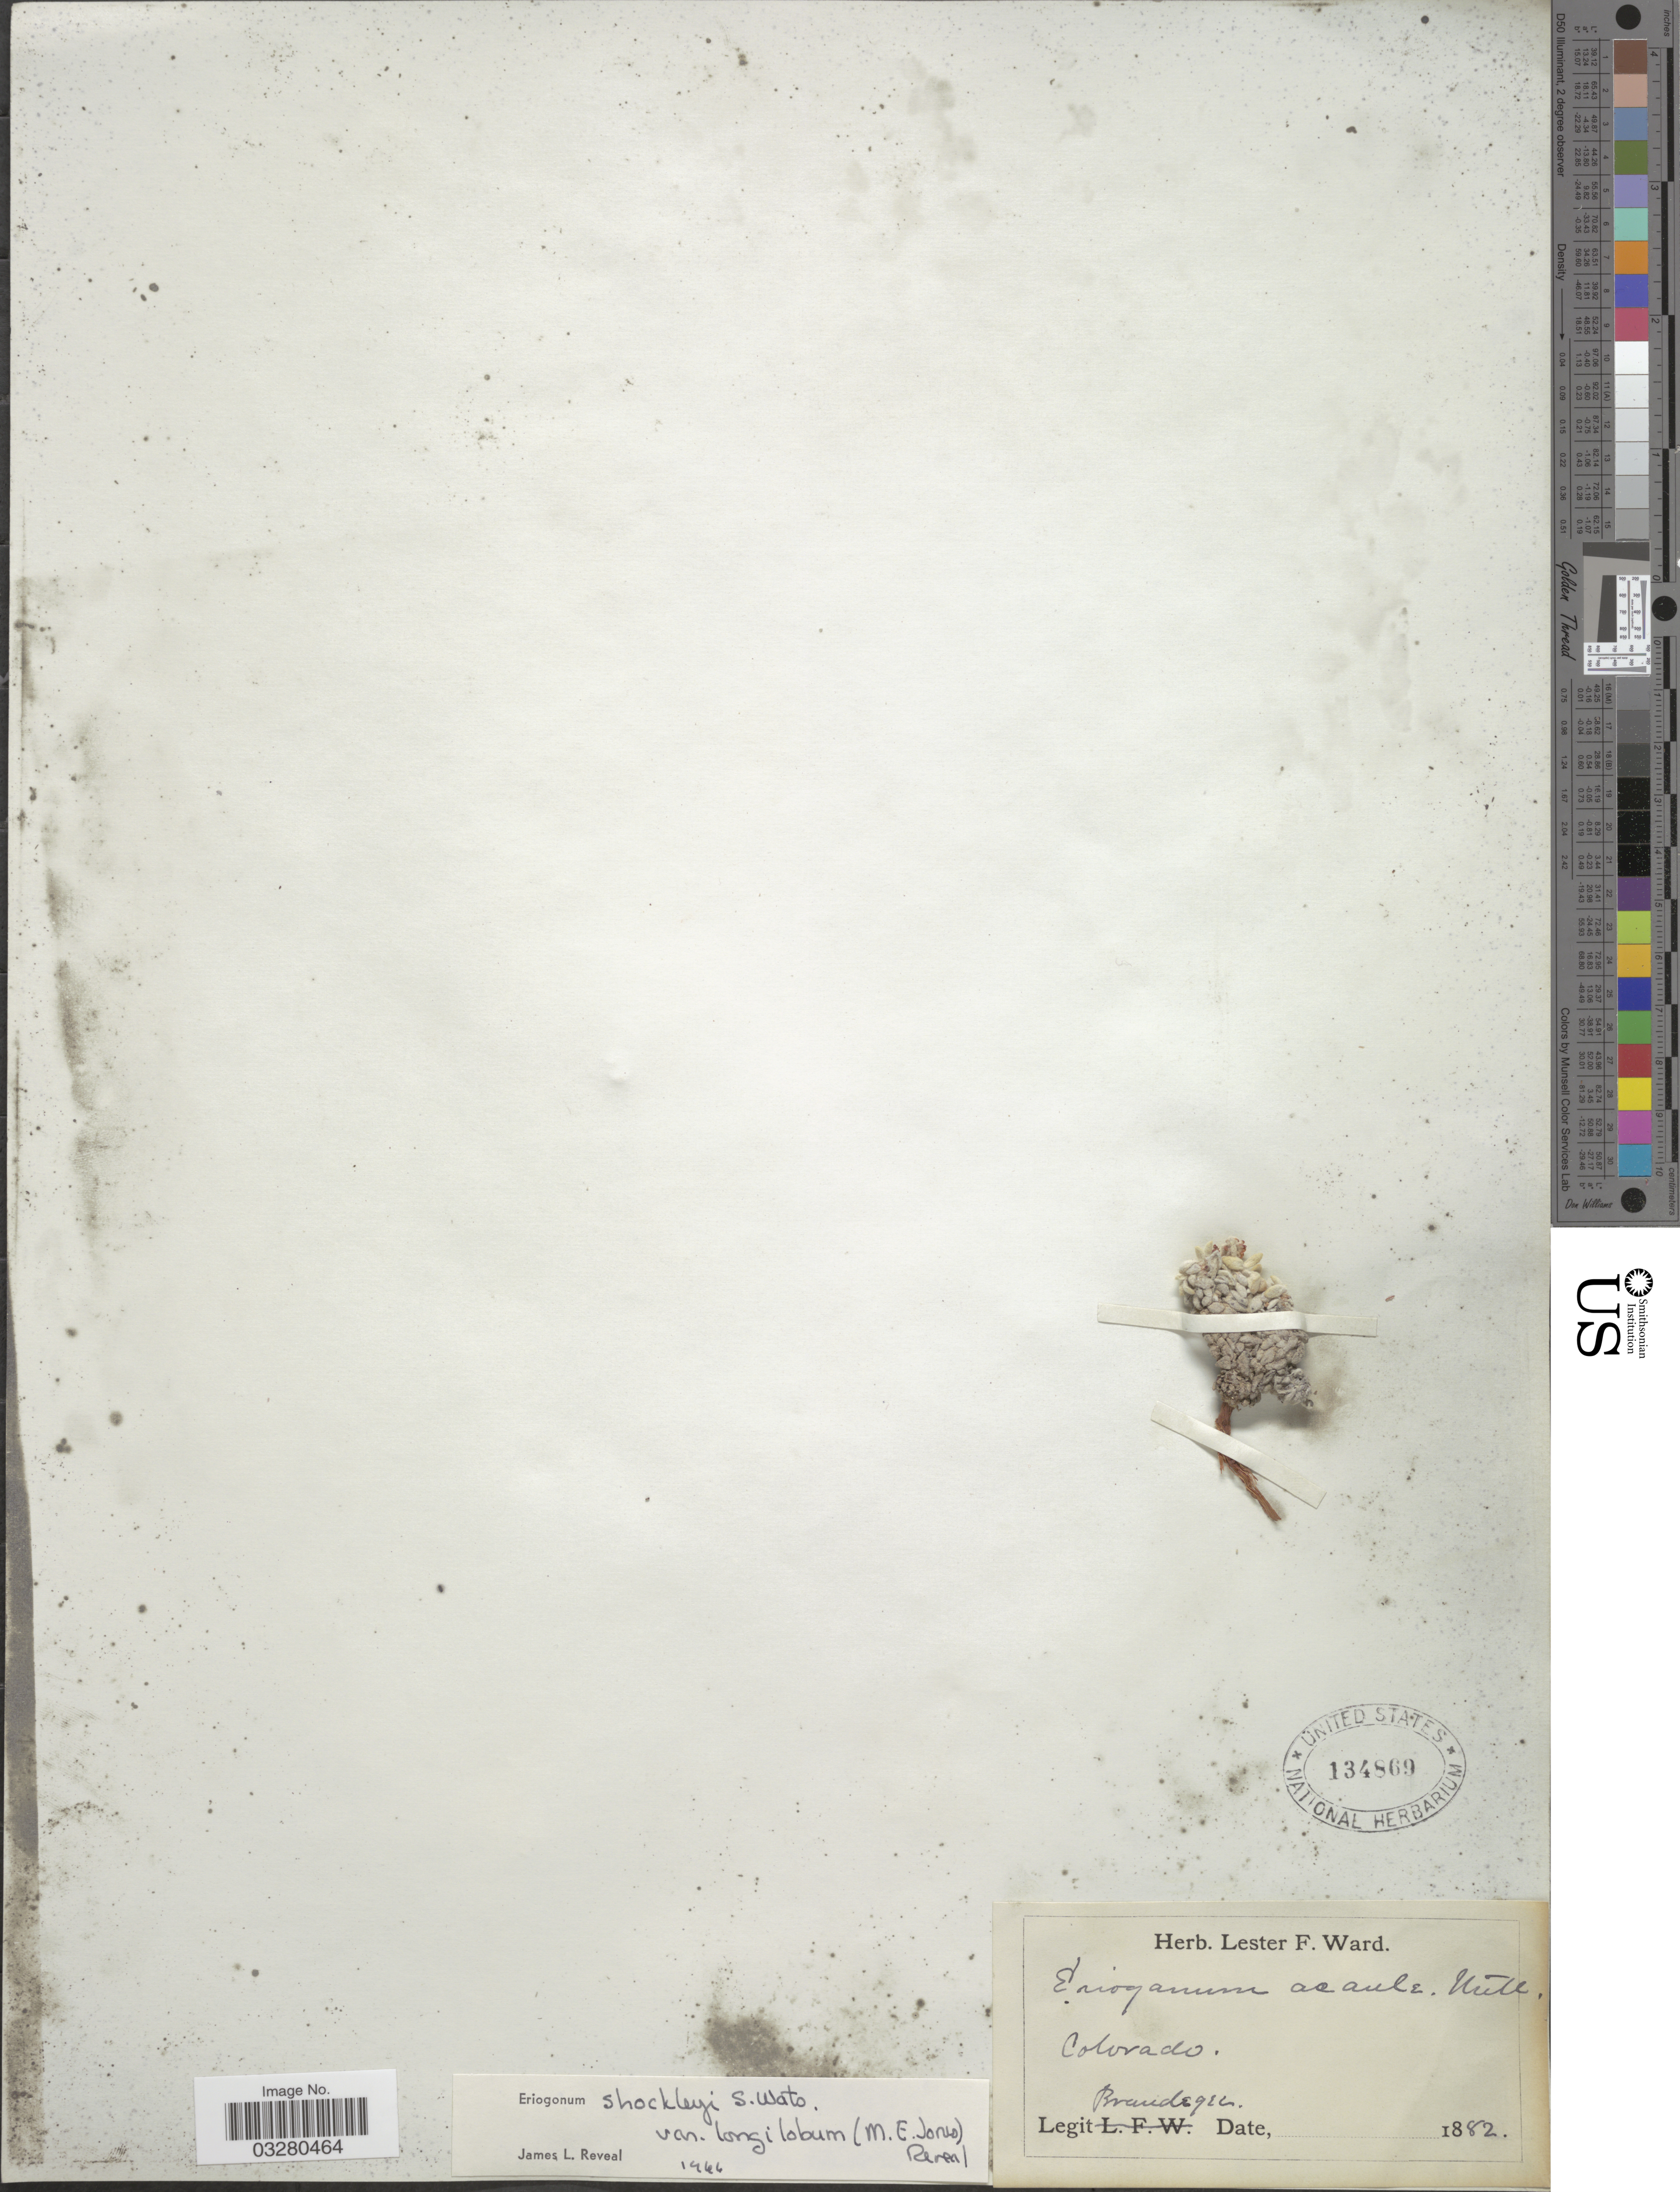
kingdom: Plantae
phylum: Tracheophyta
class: Magnoliopsida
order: Caryophyllales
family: Polygonaceae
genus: Eriogonum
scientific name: Eriogonum shockleyi var. longilobum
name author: (M.E. Jones) Reveal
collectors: -- Brandegee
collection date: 1882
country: United States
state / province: Colorado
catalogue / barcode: US 134869